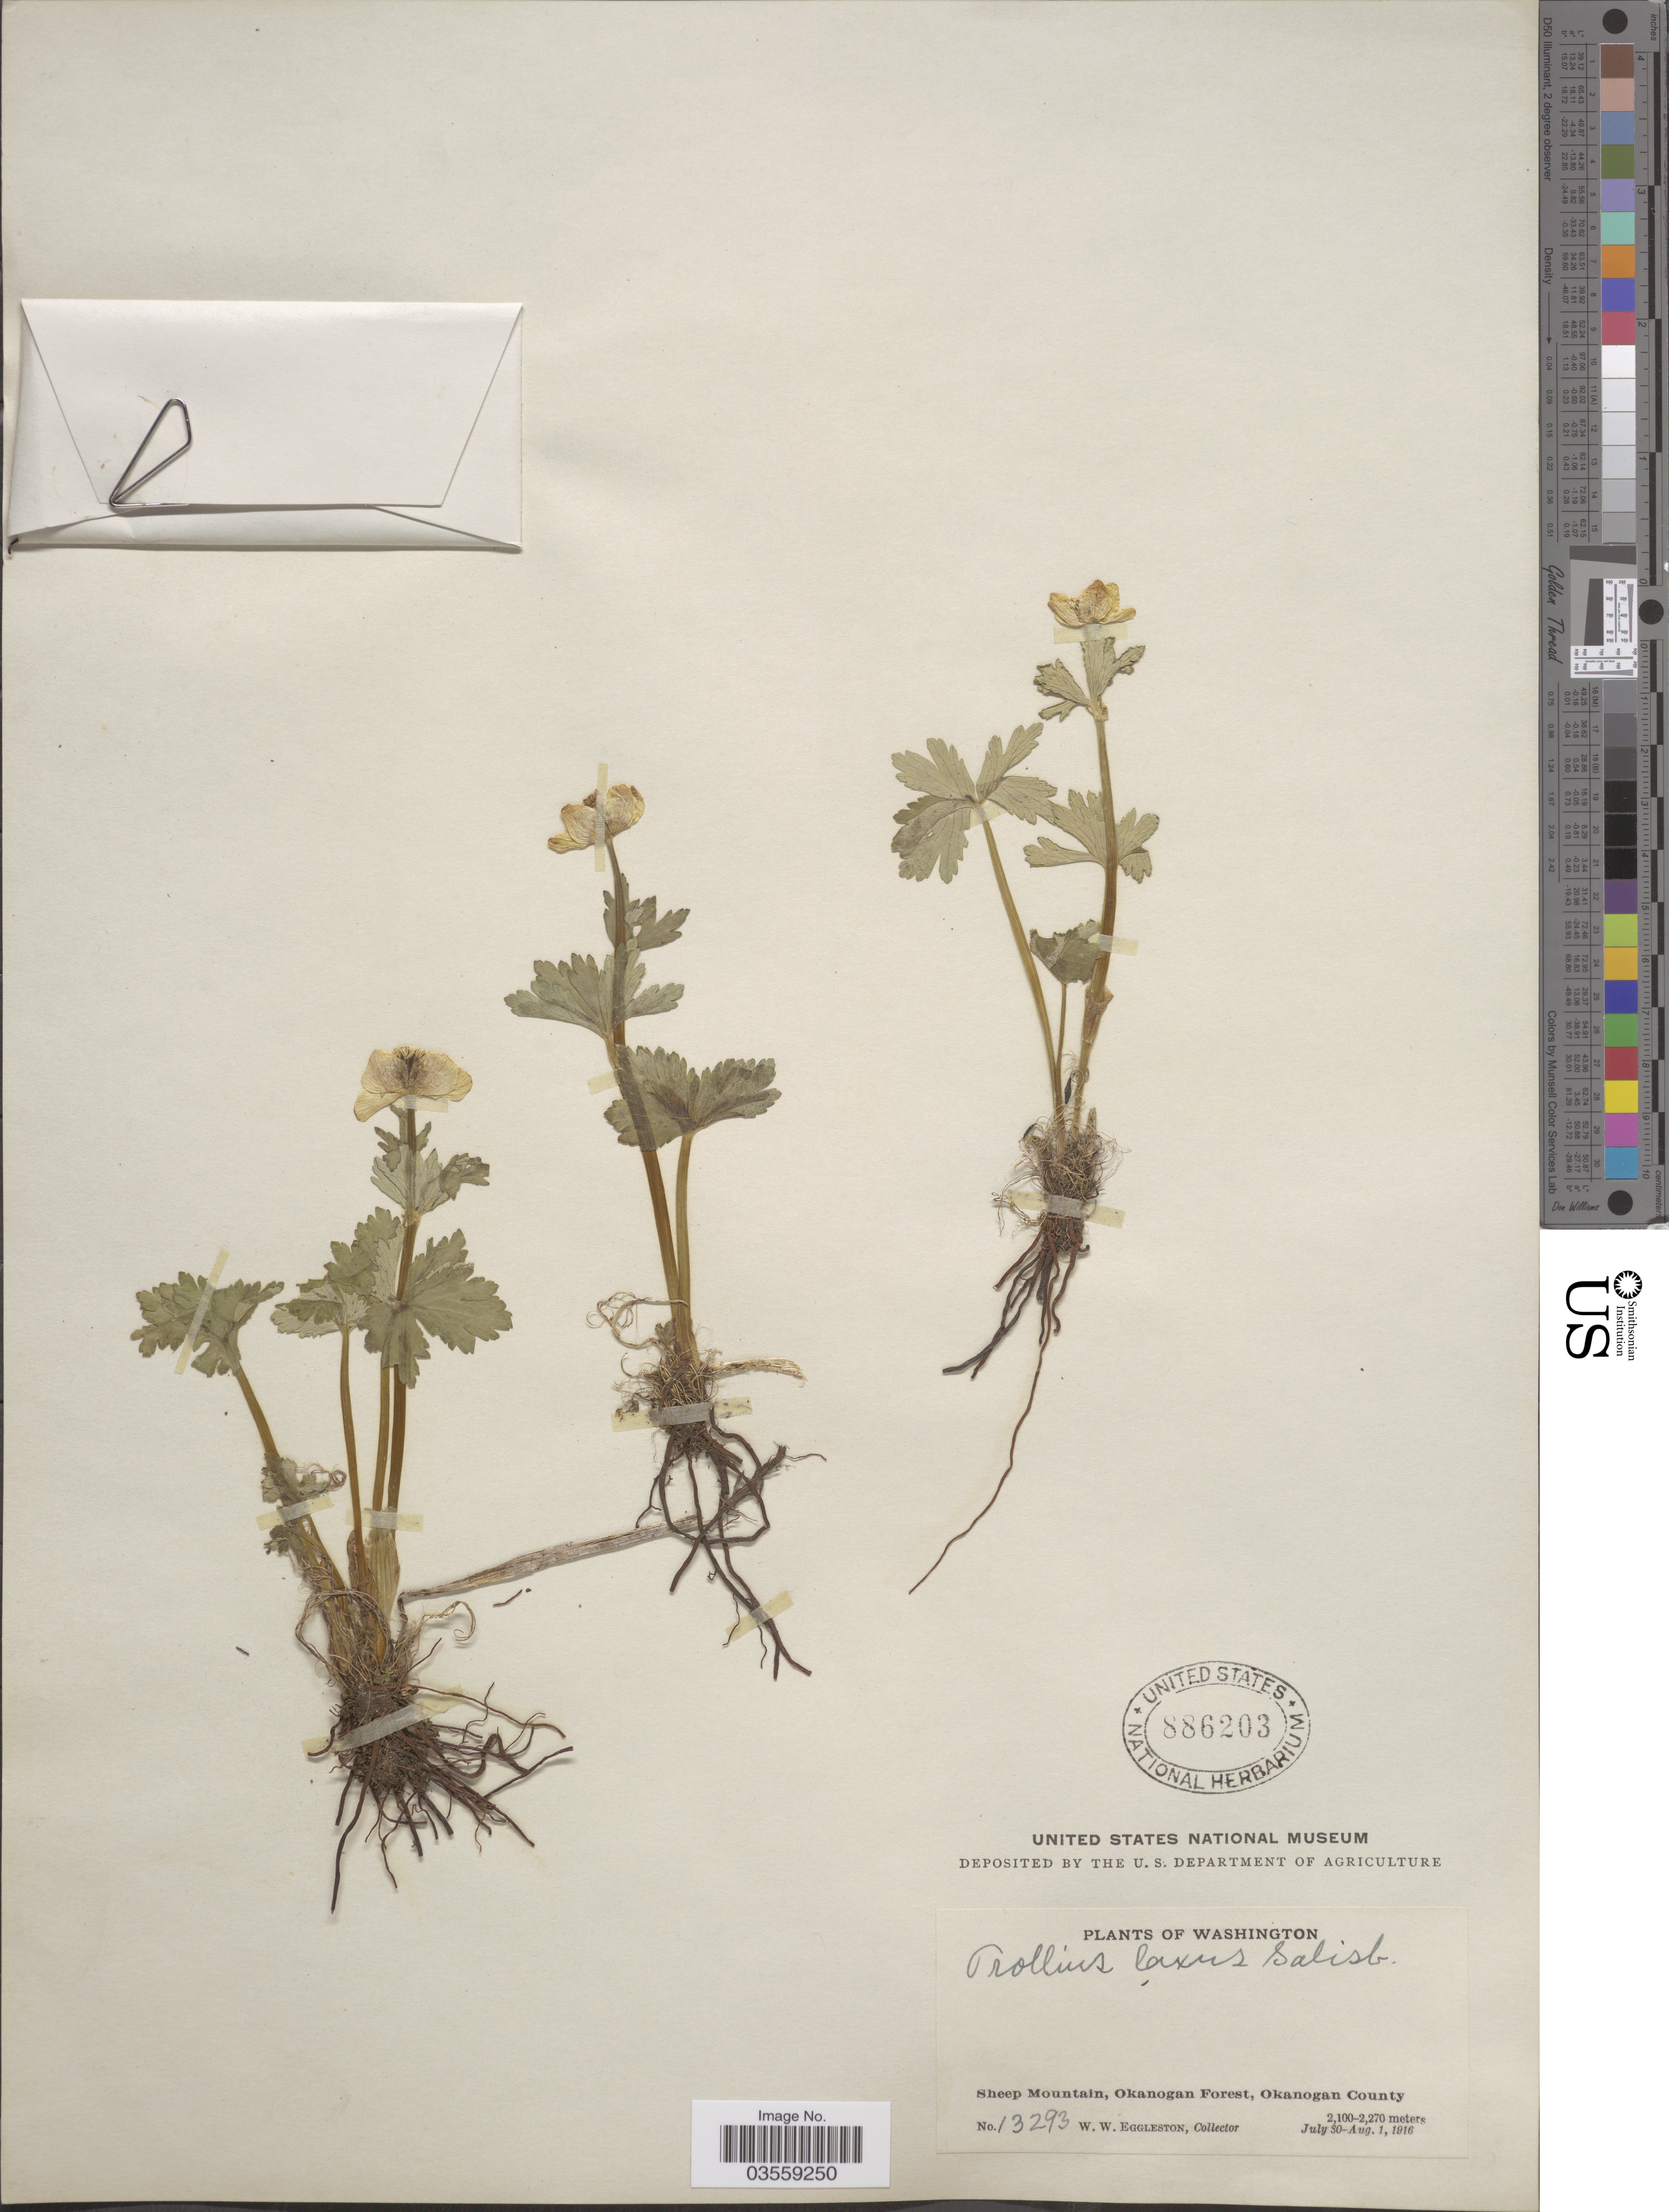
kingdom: Plantae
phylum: Tracheophyta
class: Magnoliopsida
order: Ranunculales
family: Ranunculaceae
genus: Trollius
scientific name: Trollius laxus var. albiflorus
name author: A. Gray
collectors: W. W. Eggleston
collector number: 13293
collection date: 1916-07-30/1916-08-01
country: United States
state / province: Washington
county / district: Okanogan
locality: Sheep Mountain, Okanogan Forest, Okanogan County.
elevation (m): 2100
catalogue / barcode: US 886203